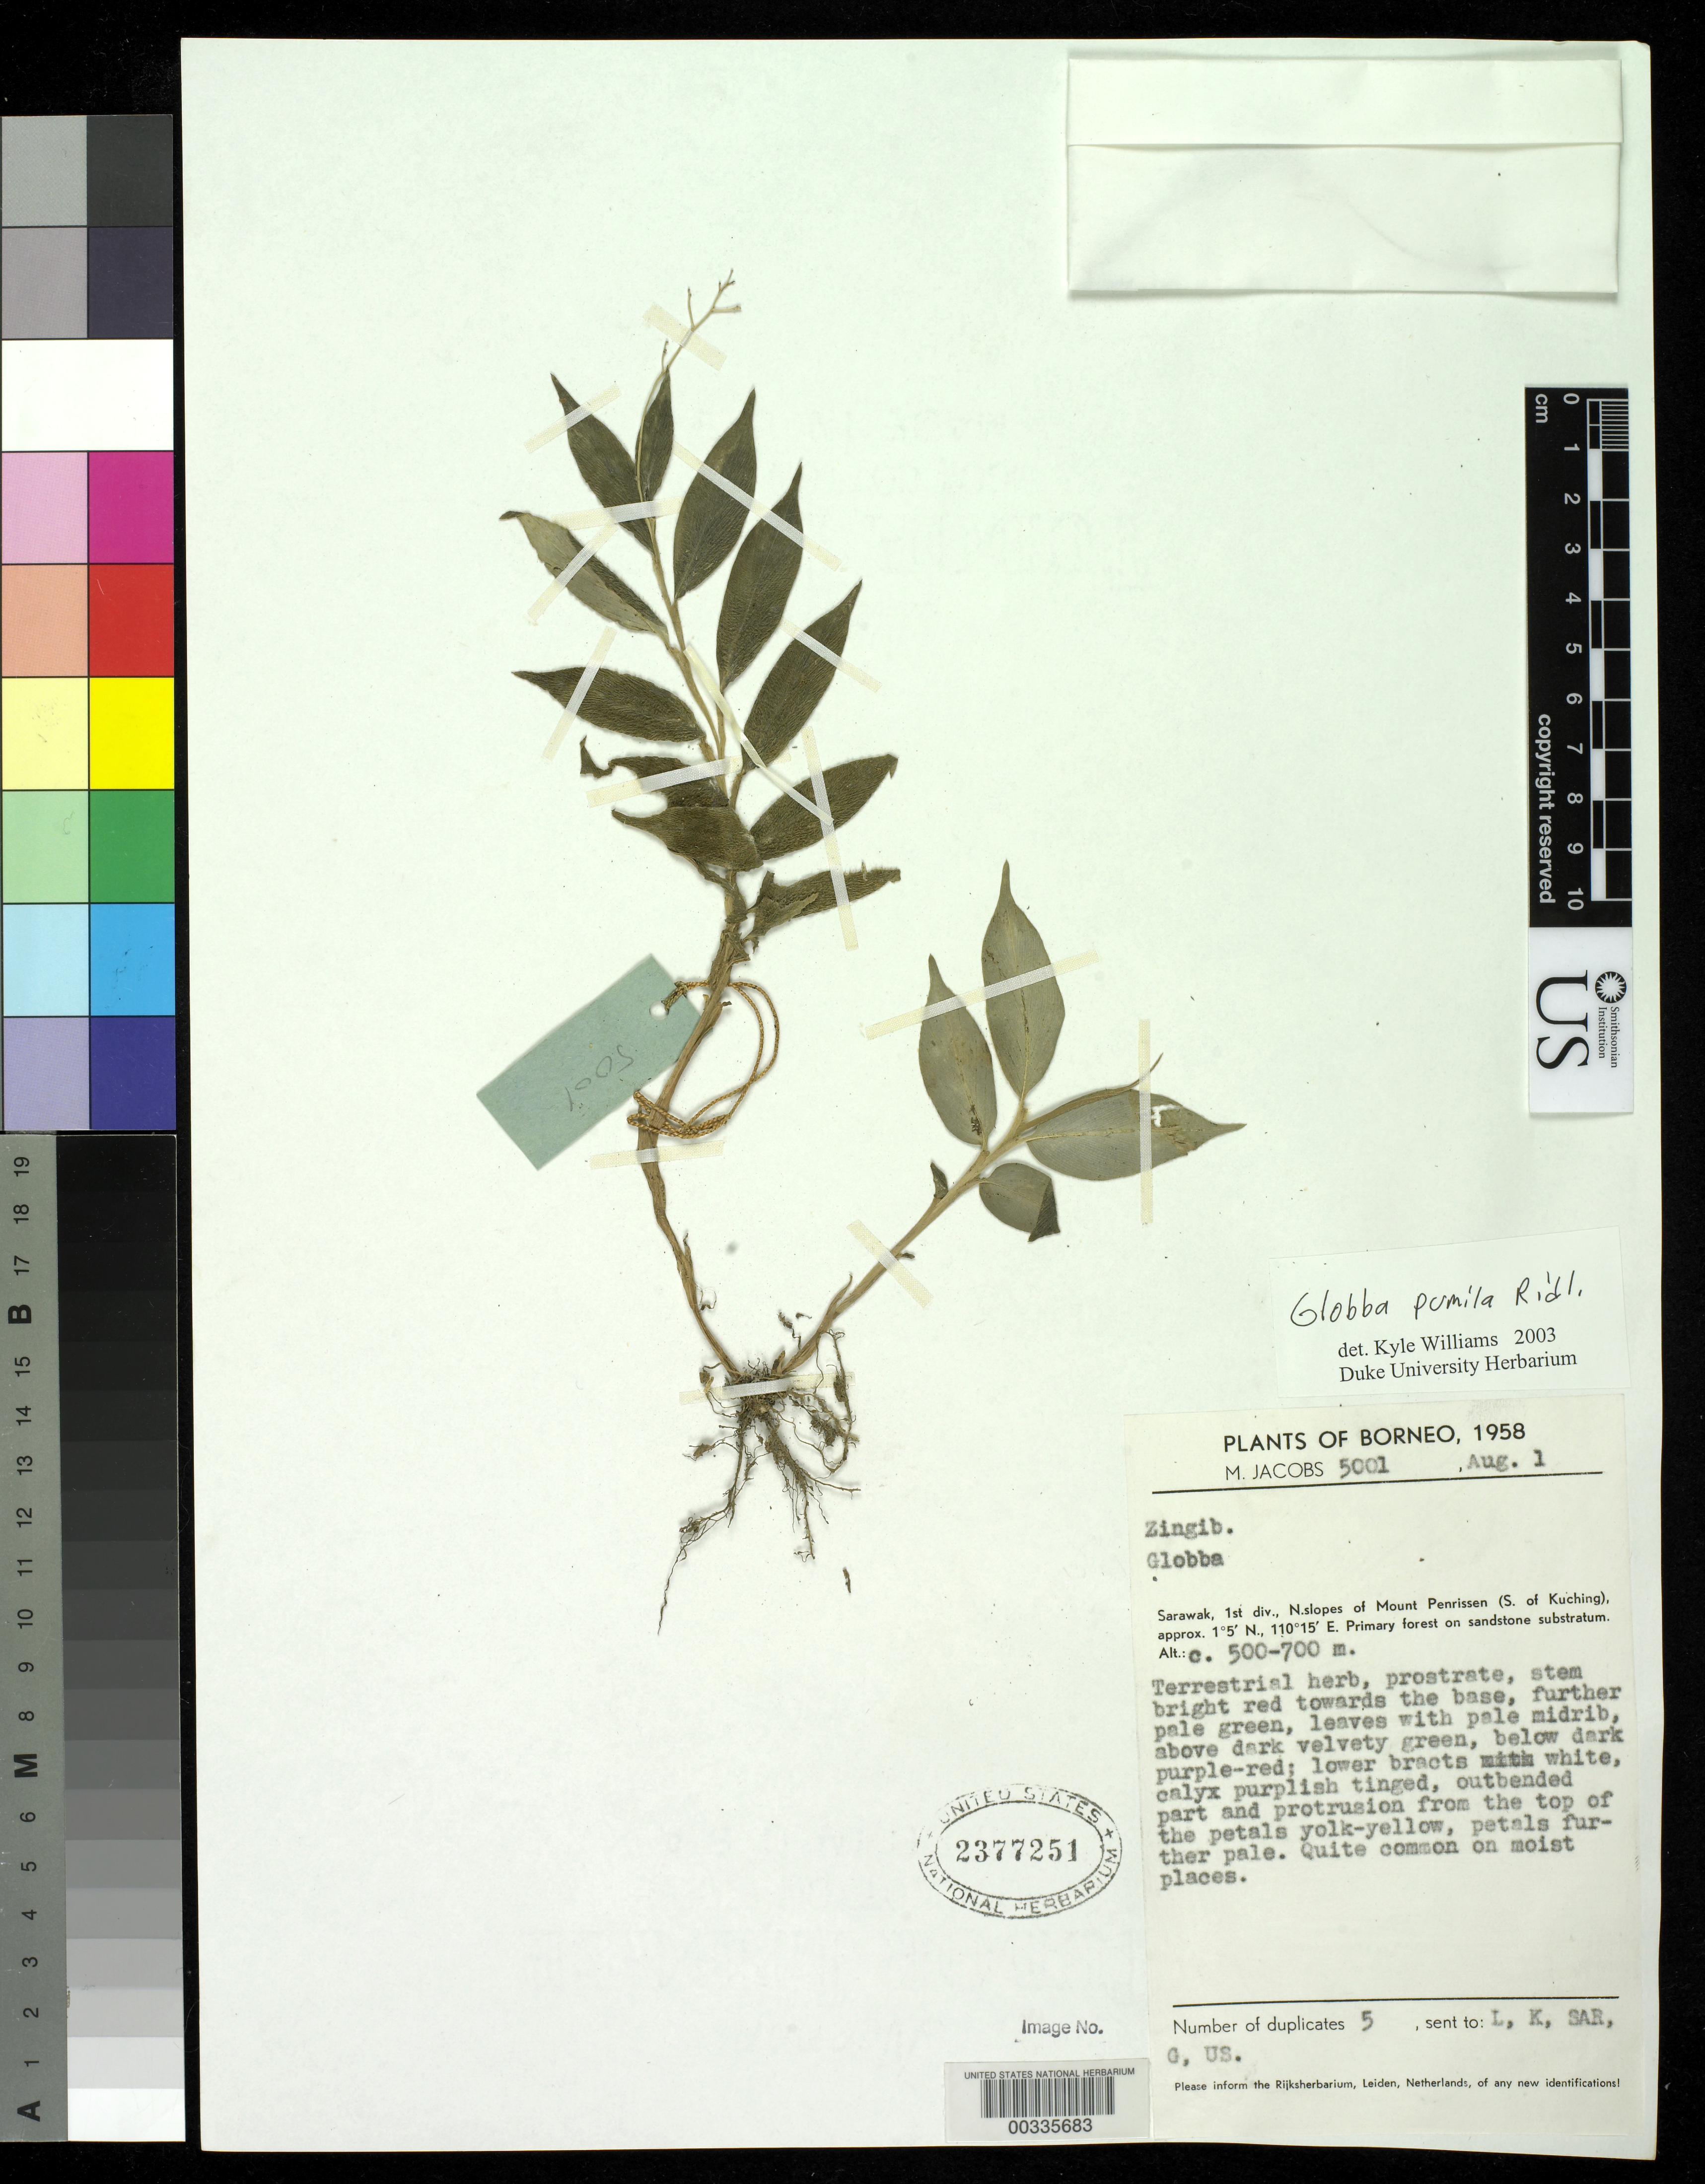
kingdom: Plantae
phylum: Tracheophyta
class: Liliopsida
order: Zingiberales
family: Zingiberaceae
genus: Globba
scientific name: Globba pumila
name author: Ridl.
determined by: Williams, K. J.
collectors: M. R. Jacobs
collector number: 5001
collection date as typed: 01 Aug 1958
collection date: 1958-08-01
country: Malaysia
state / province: Sarawak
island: Borneo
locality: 1st div, n slopes of mt penrissen (s of kuching)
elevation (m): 500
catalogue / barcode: US 2377251